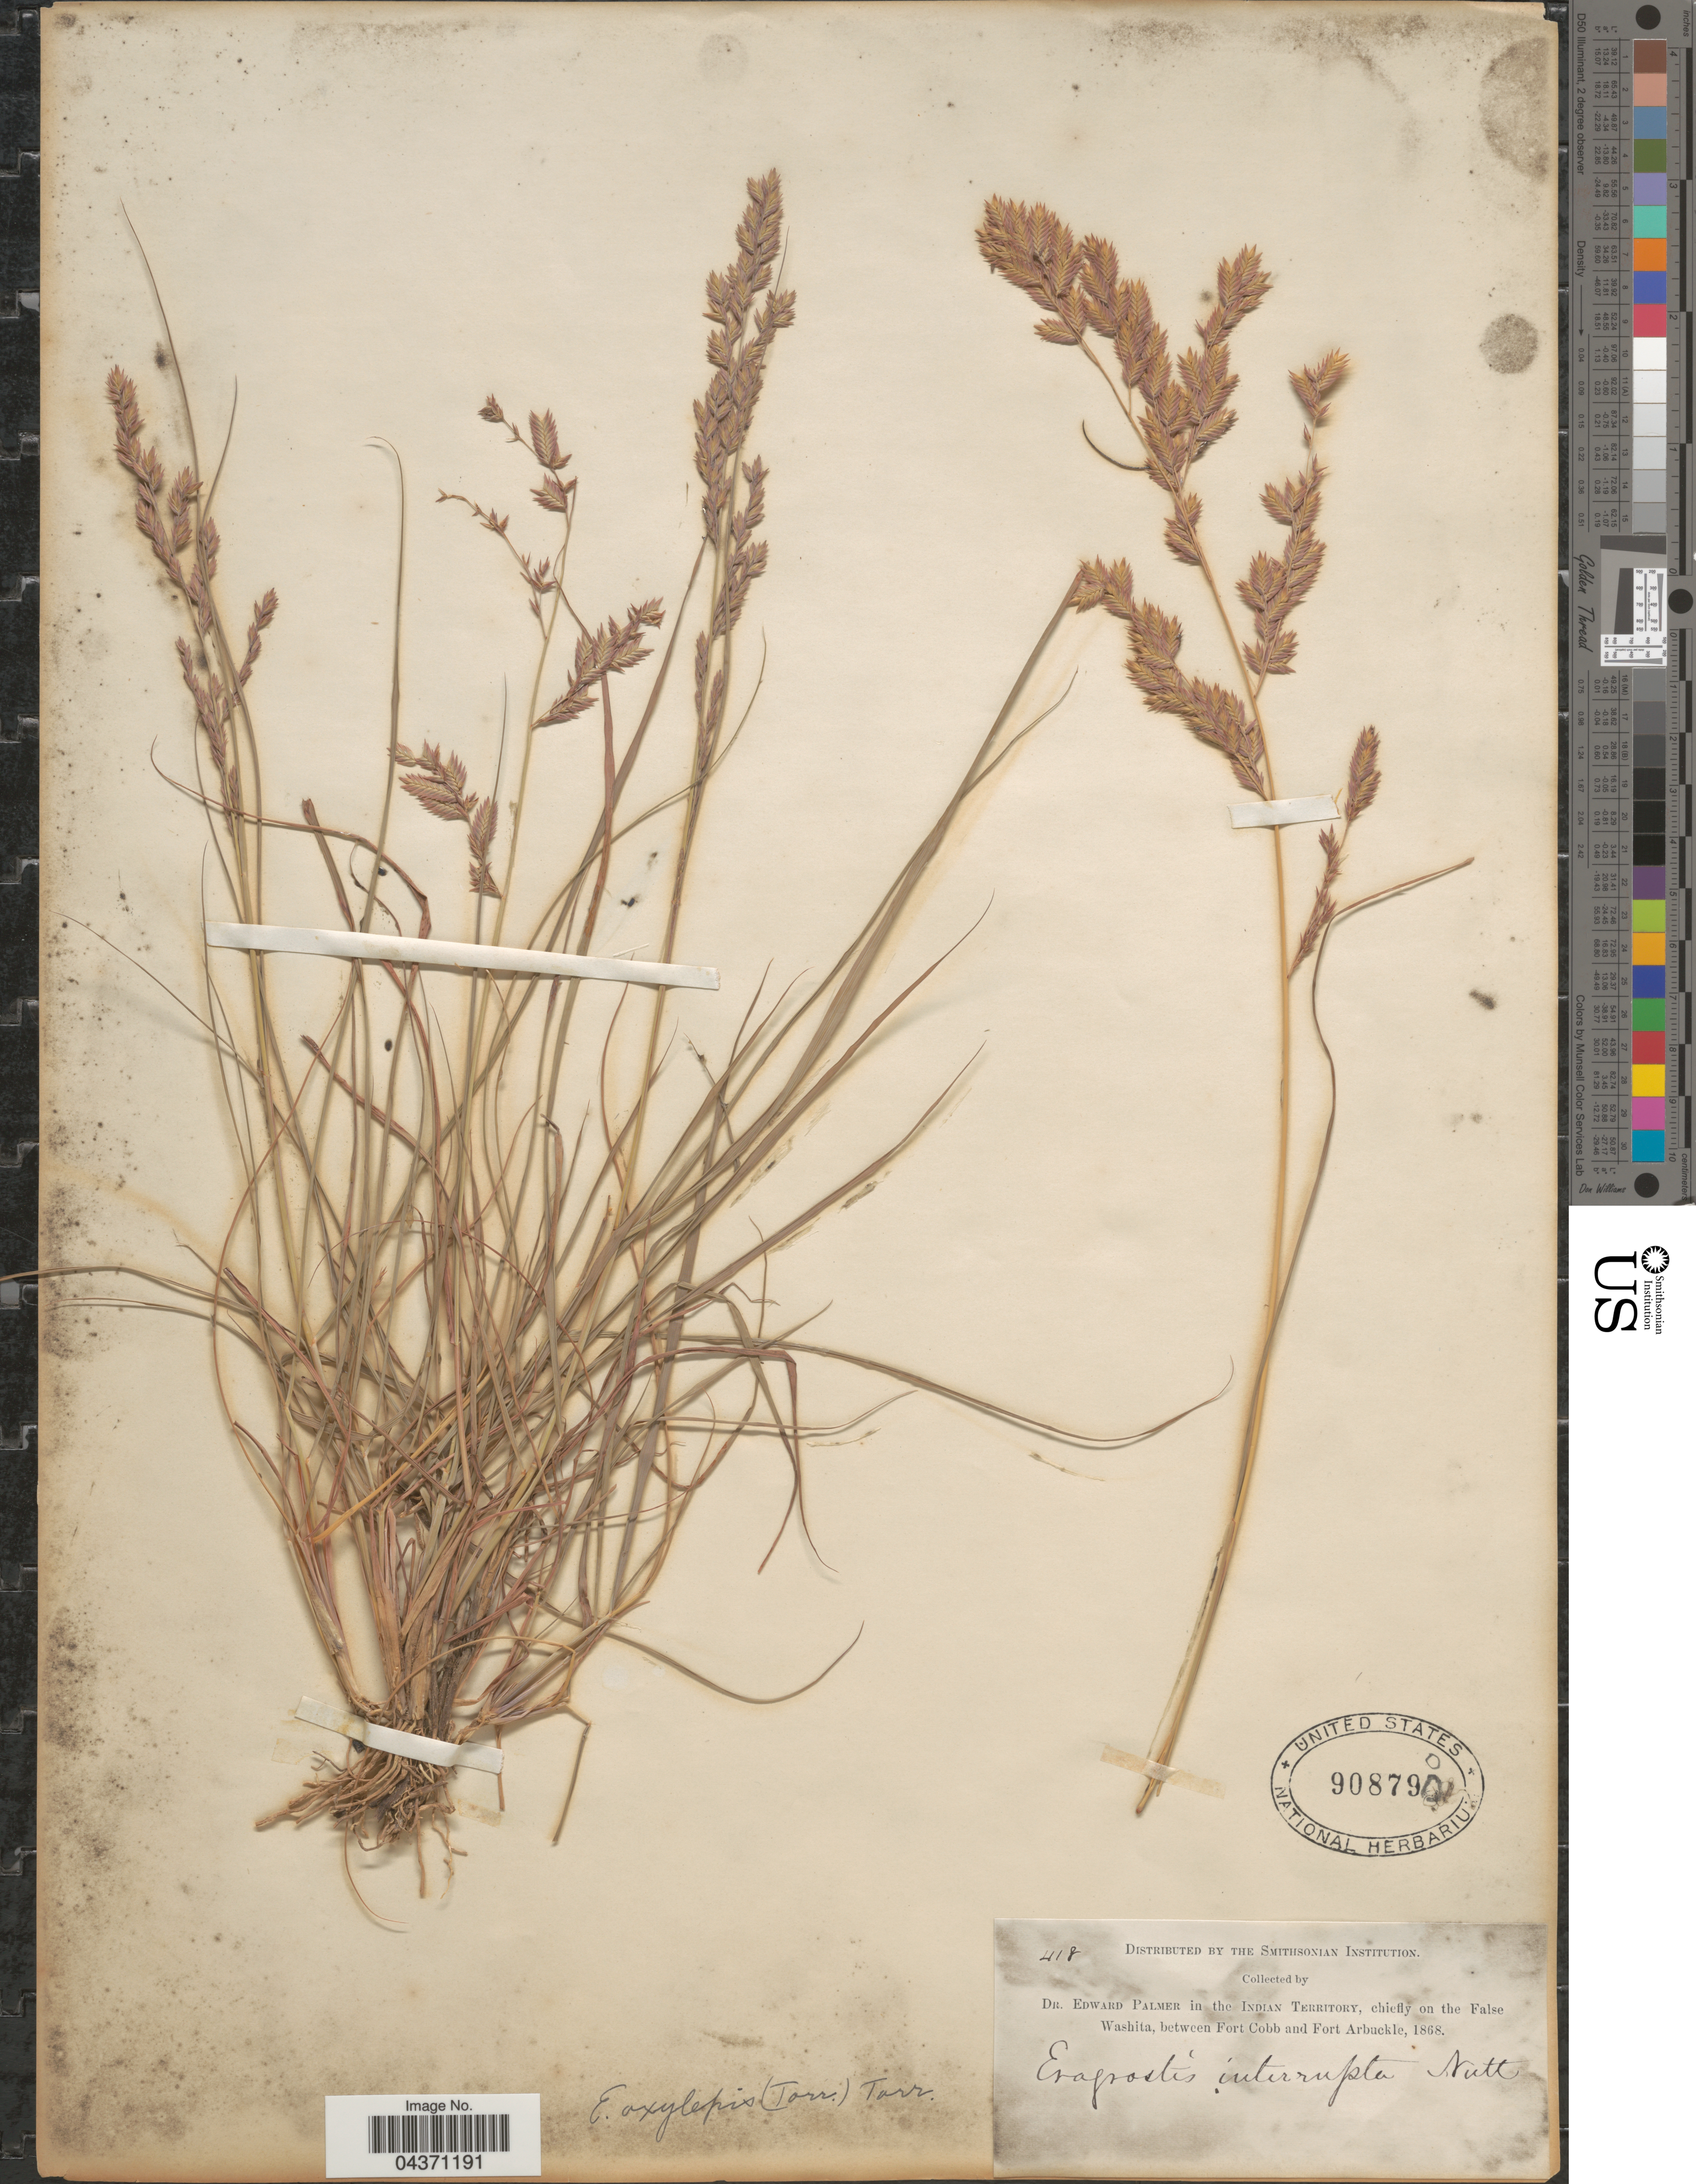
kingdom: Plantae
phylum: Tracheophyta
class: Liliopsida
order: Poales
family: Poaceae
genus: Eragrostis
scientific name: Eragrostis secundiflora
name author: J. Presl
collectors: E. Palmer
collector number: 418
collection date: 1868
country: United States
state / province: Oklahoma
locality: In the Indian Territory, chiefly on the False Washita, between Fort Cobb and Fort Arbuckle.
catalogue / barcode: US 908790